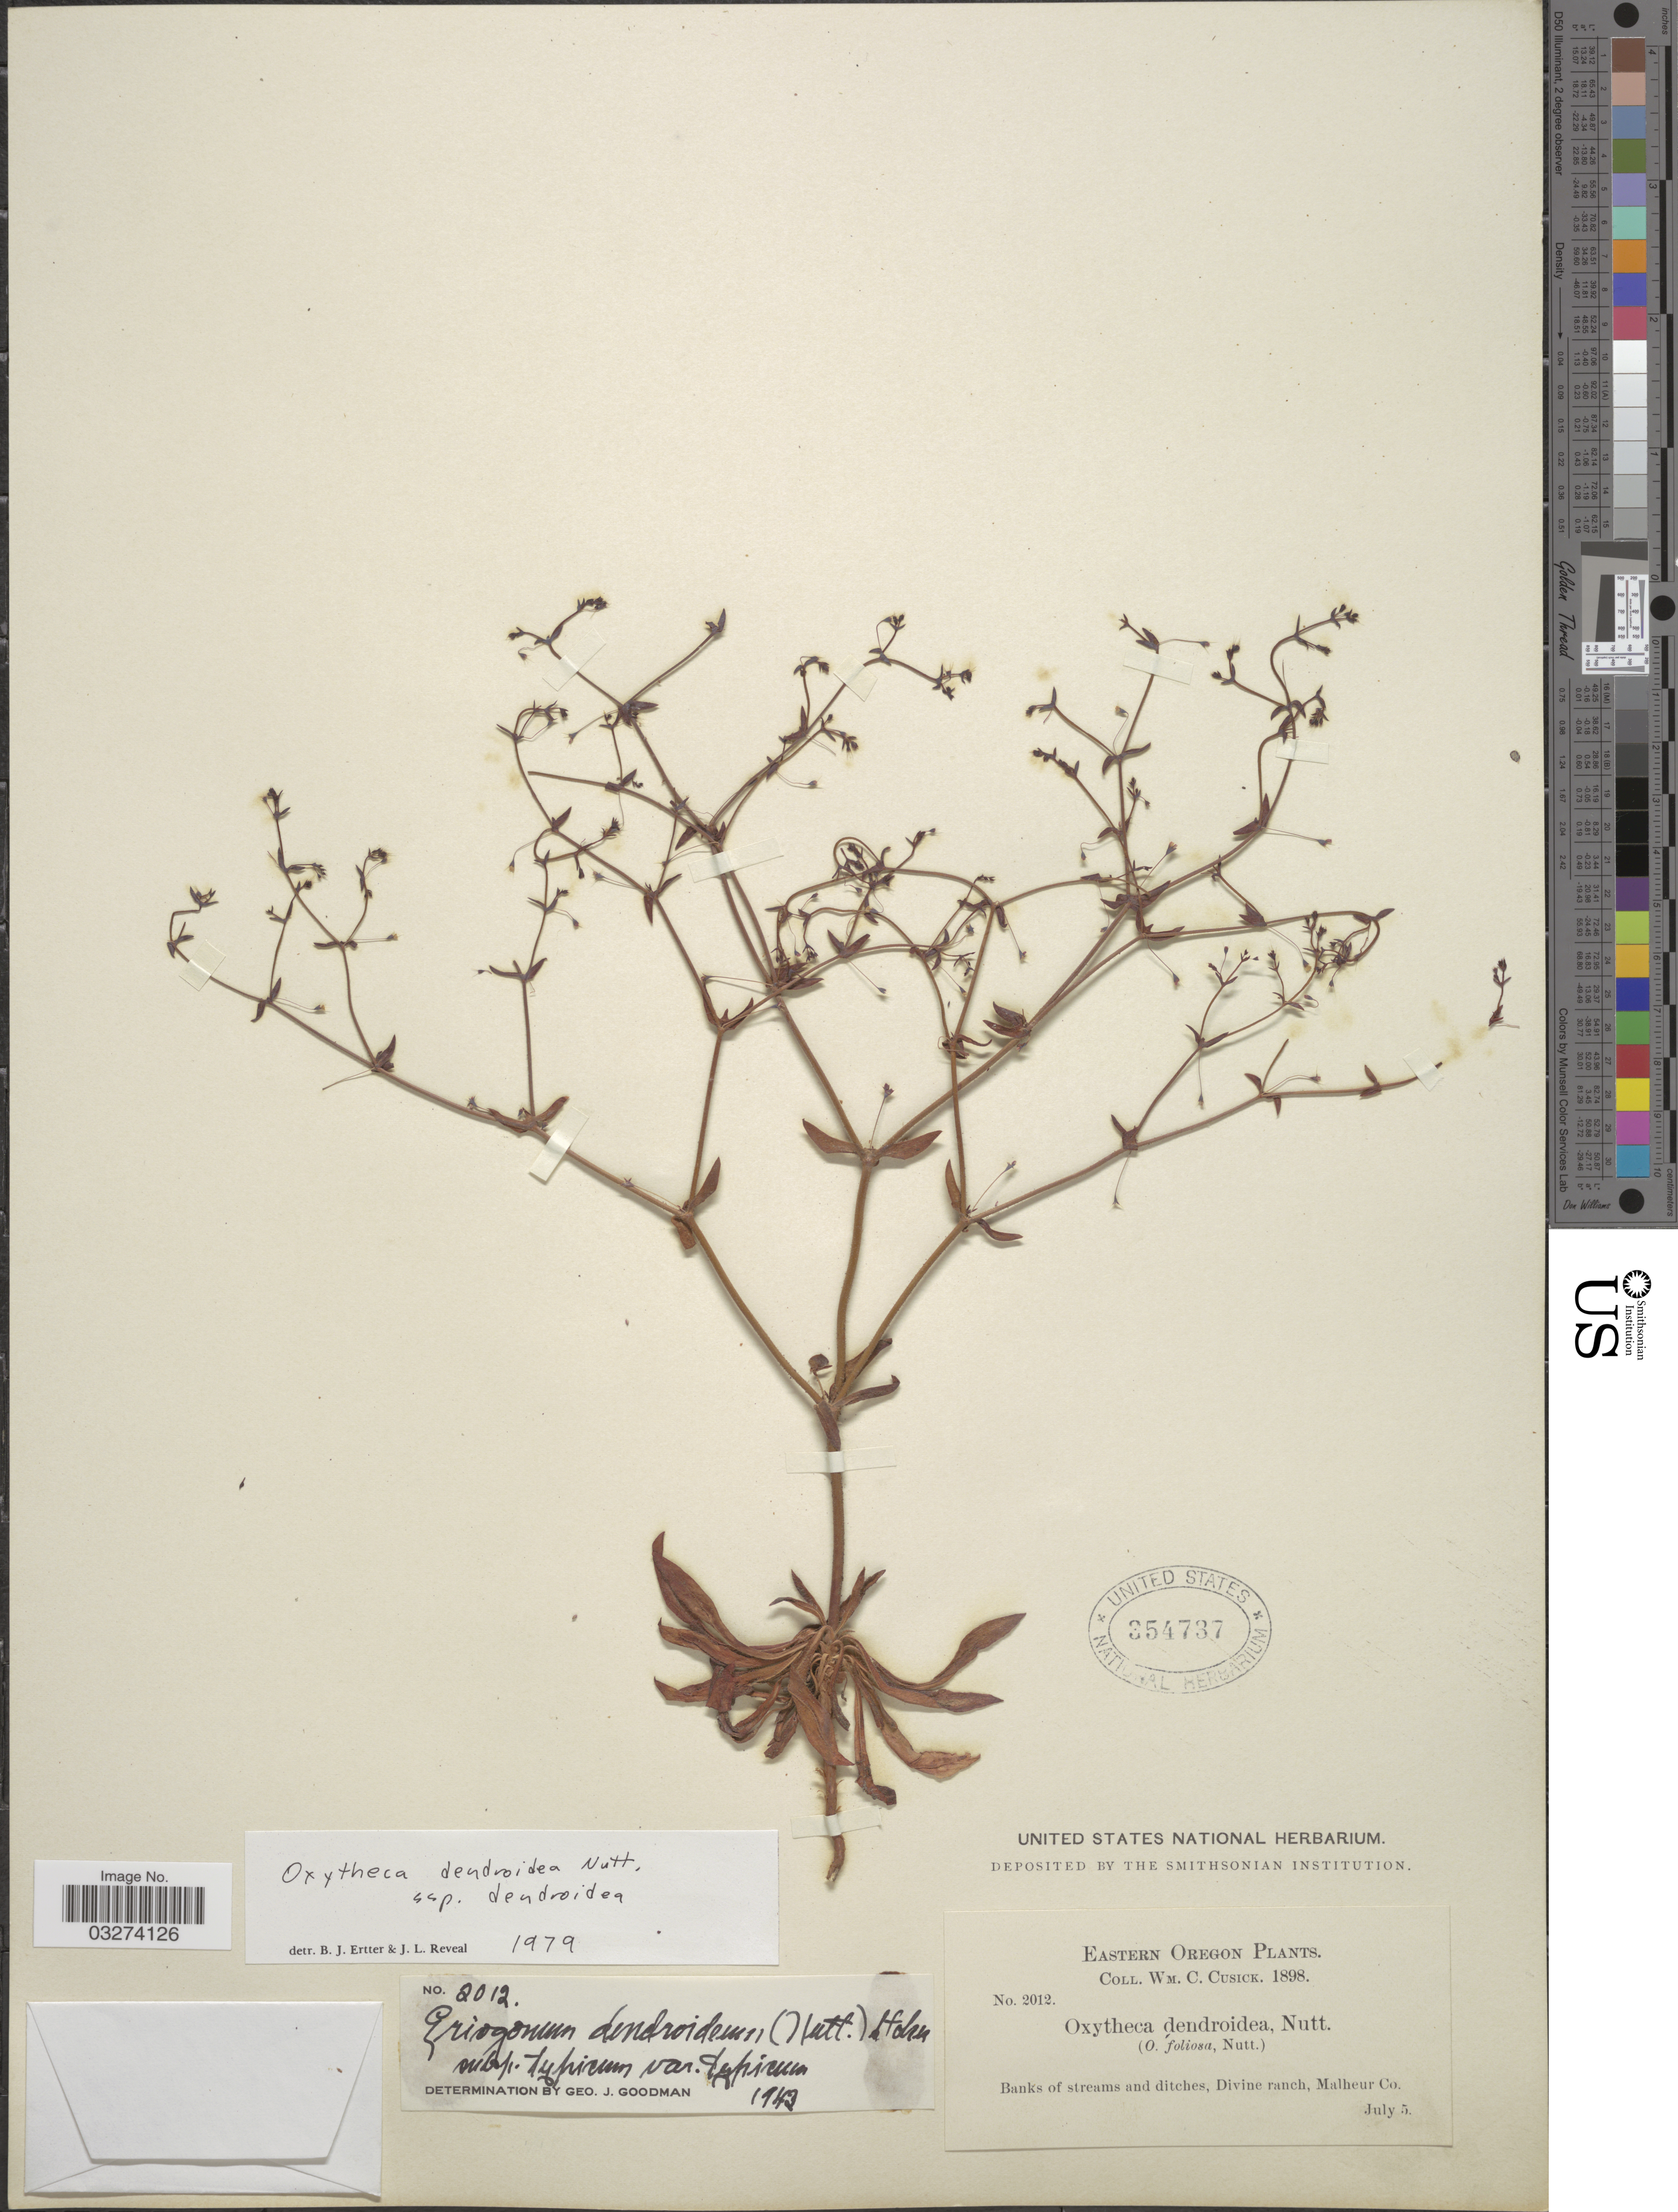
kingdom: Plantae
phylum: Tracheophyta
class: Magnoliopsida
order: Caryophyllales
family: Polygonaceae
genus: Oxytheca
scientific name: Oxytheca dendroidea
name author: Nutt.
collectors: W. C. Cusick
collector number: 2012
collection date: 1898-07-05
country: United States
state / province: Oregon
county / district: Malheur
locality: Eastern Oregon. Divine ranch, Malheur Co.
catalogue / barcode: US 354737